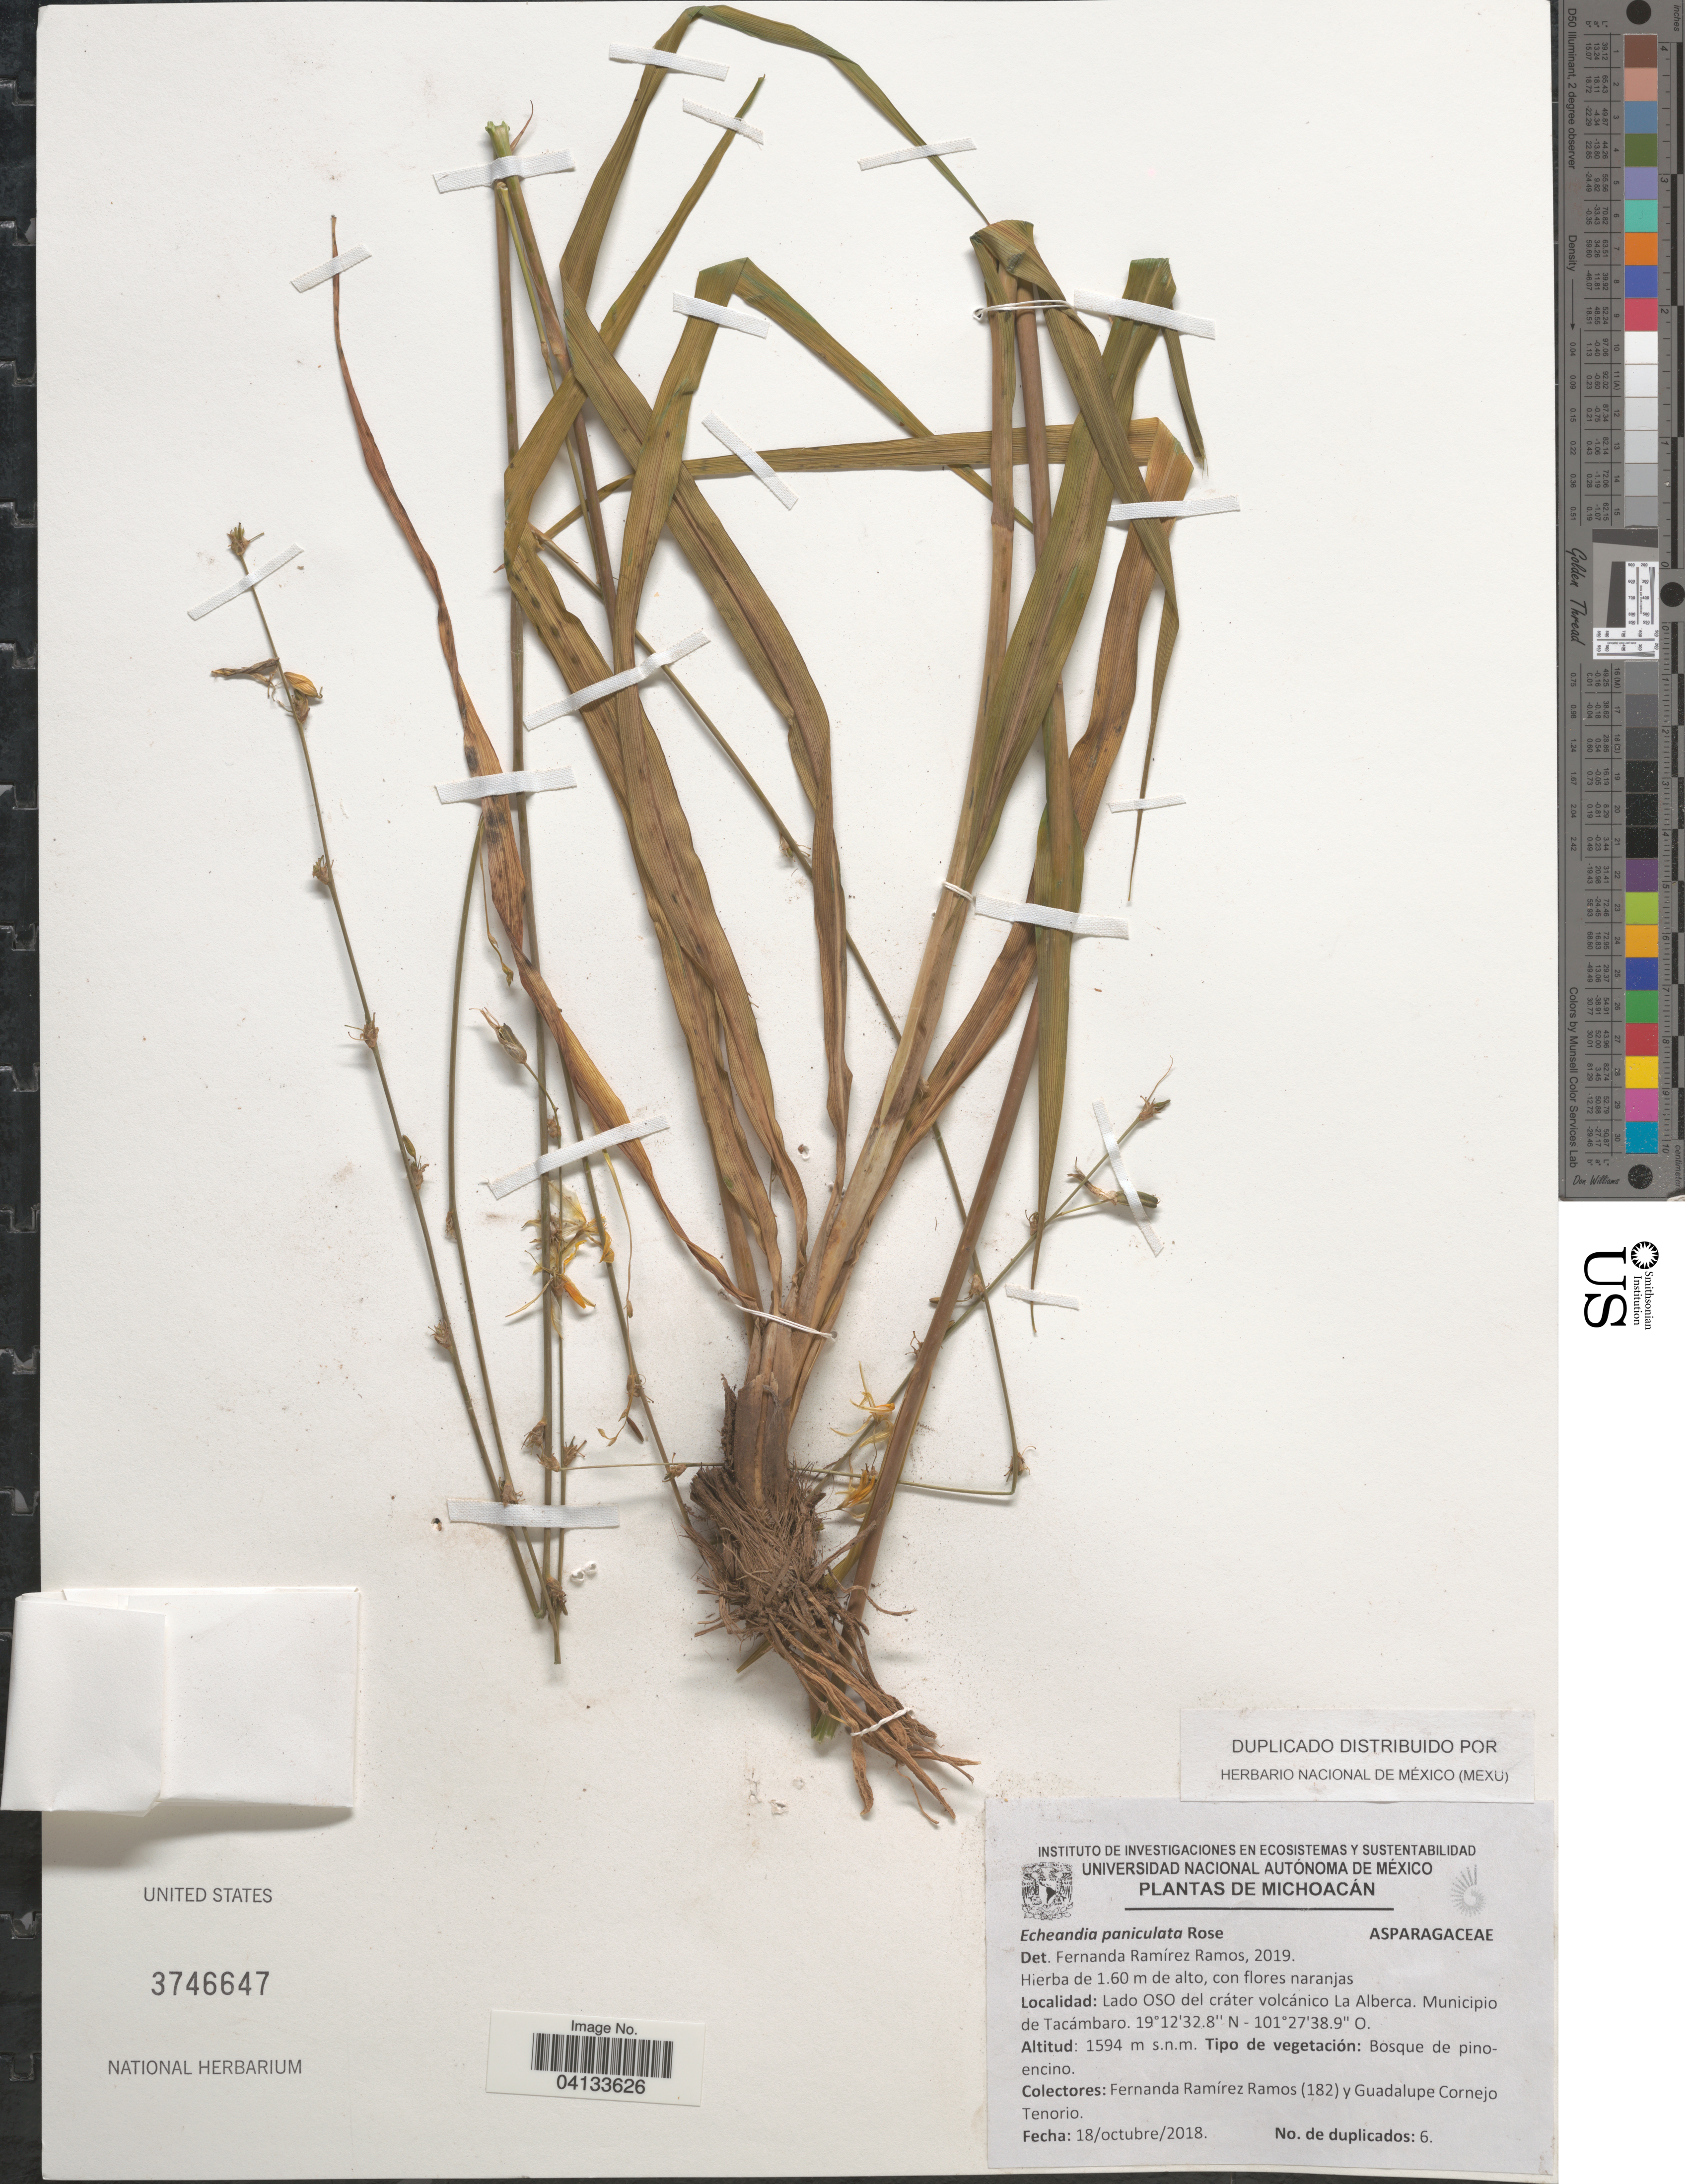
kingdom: Plantae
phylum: Tracheophyta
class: Liliopsida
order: Asparagales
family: Asparagaceae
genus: Echeandia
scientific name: Echeandia paniculata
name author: Rose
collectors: F. Ramirez R. & G. Cornejo Tenorio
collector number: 182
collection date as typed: Transcribed d/m/y: 18/10/2018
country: Mexico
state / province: Michoacán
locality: Lado OSO del cráter volcánico La Alberca. Municipio de Tacámbaro.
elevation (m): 1594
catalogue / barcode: US 3746647